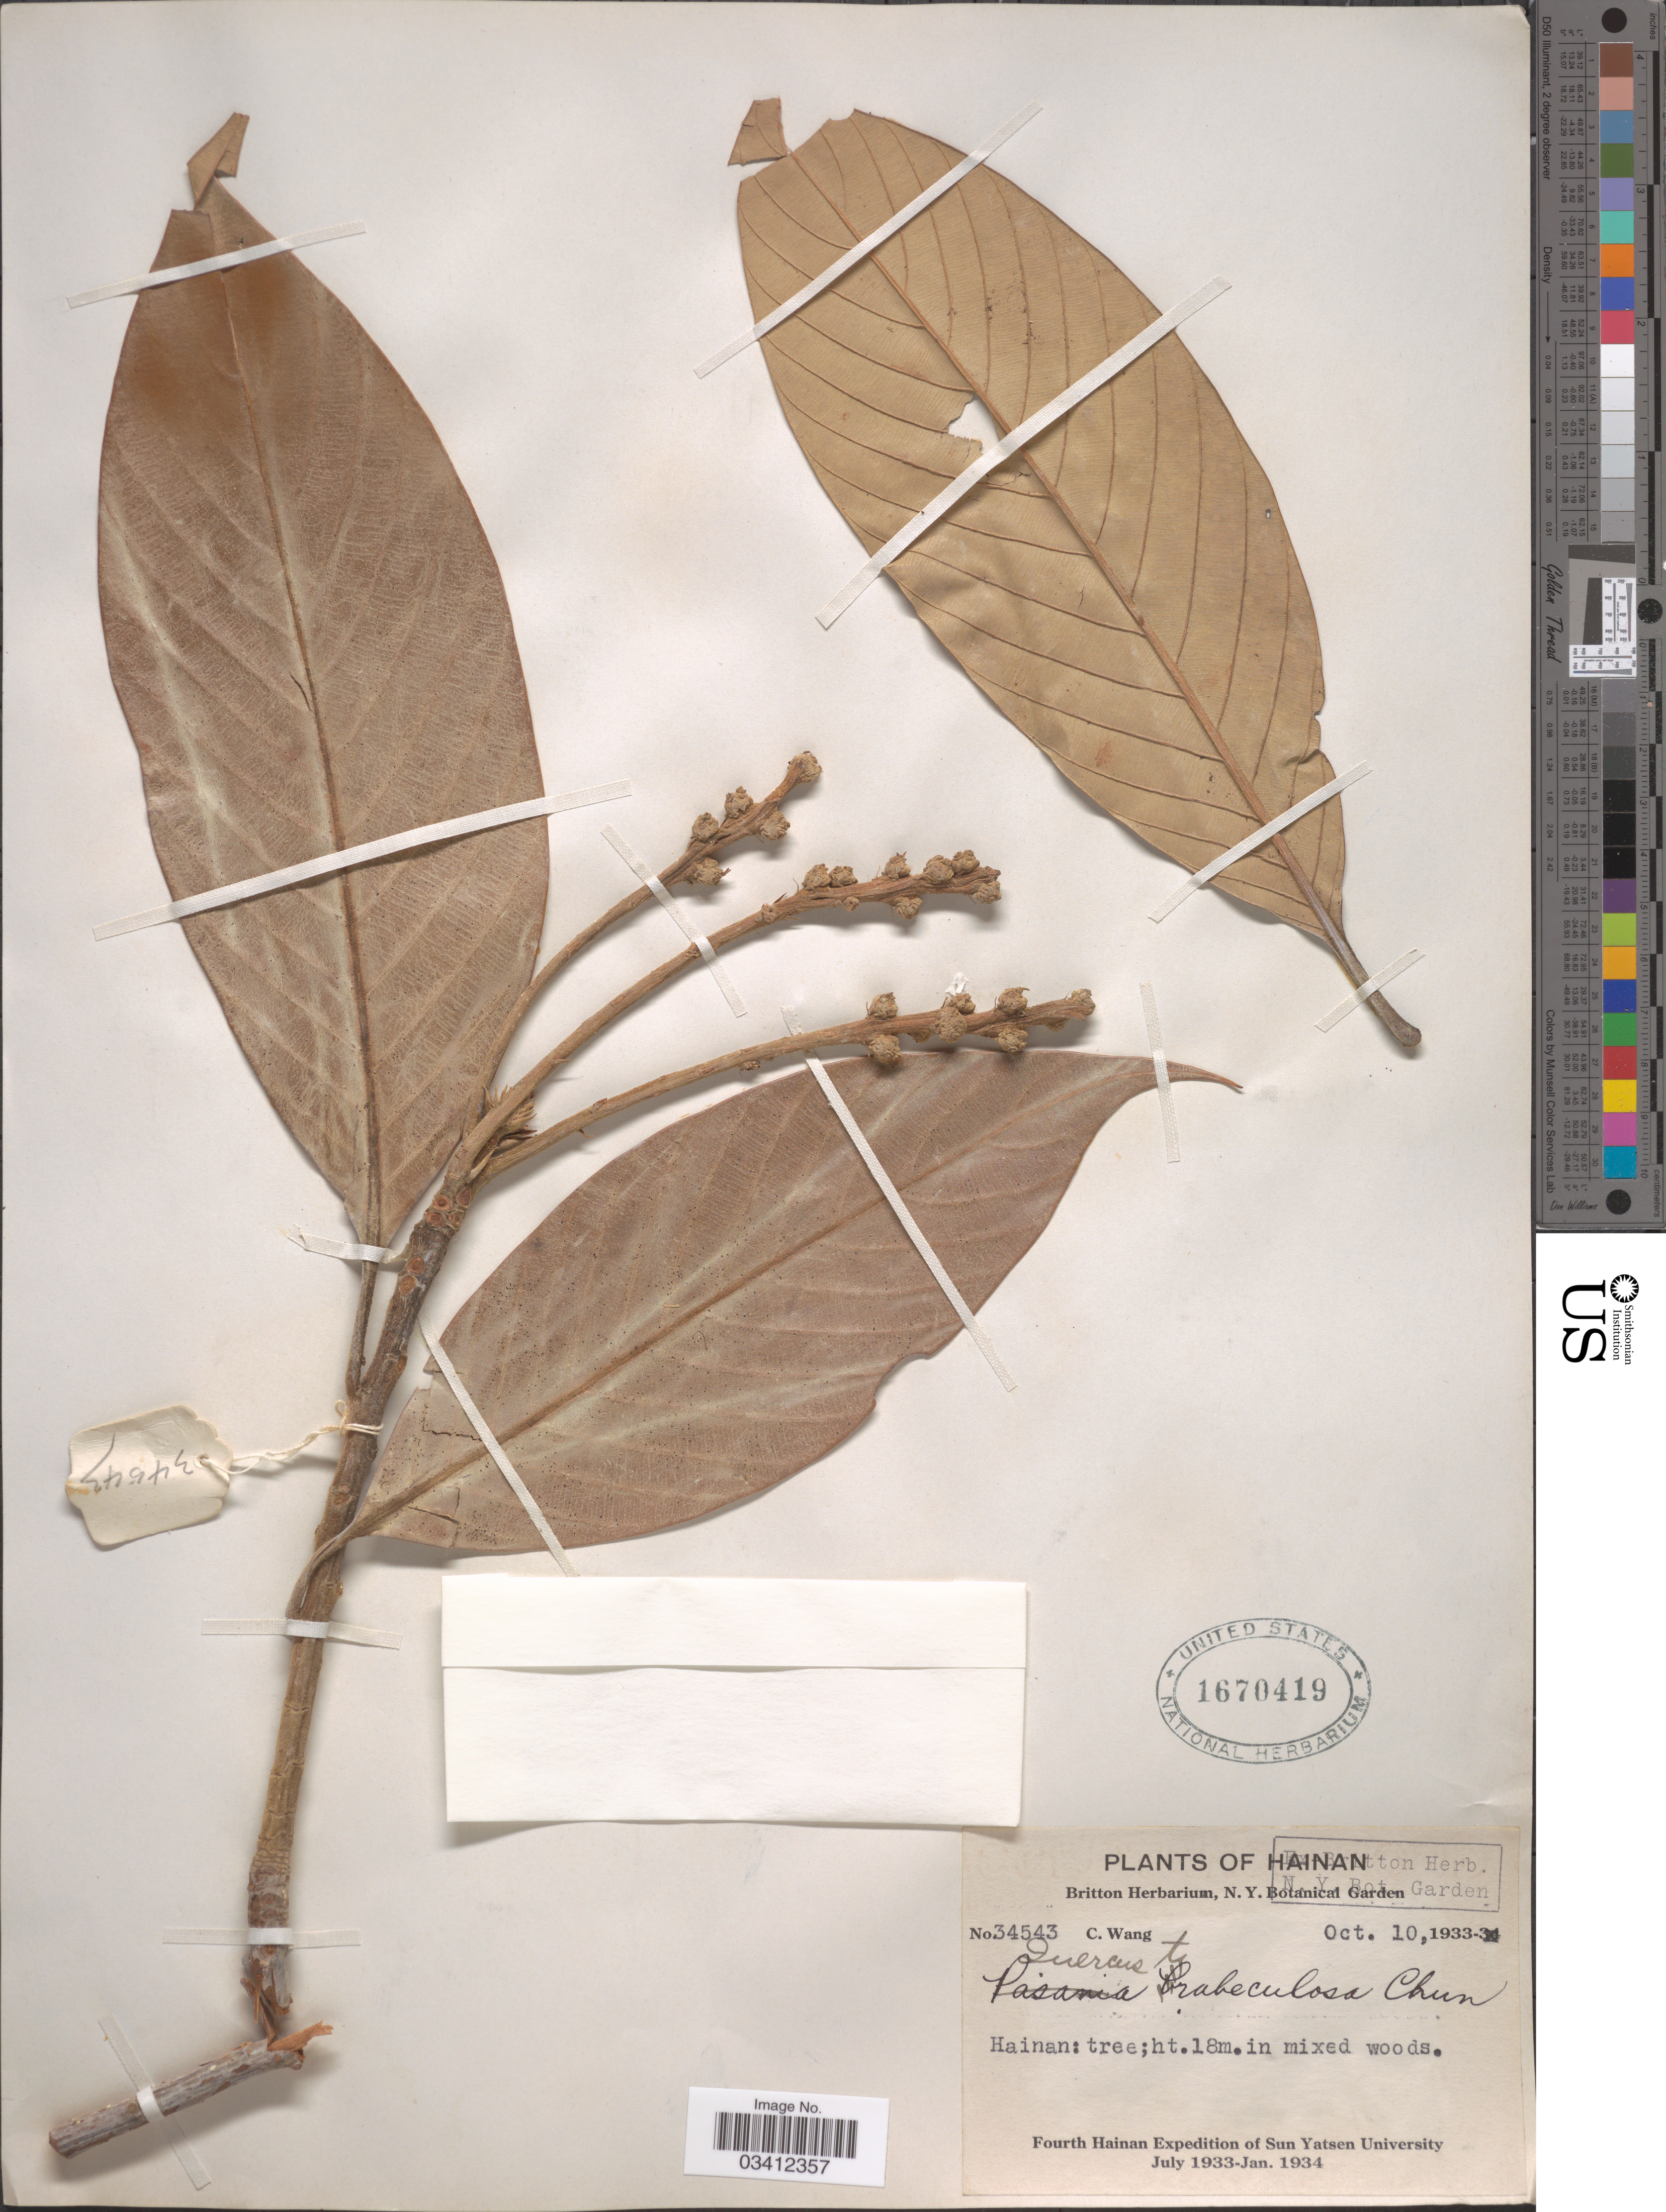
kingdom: Plantae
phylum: Tracheophyta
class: Magnoliopsida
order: Fagales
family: Fagaceae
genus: Quercus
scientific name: Quercus trabeculosa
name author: Chun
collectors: C. Wang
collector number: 34543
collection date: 1933-10-10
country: China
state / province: Hainan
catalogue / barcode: US 1670419